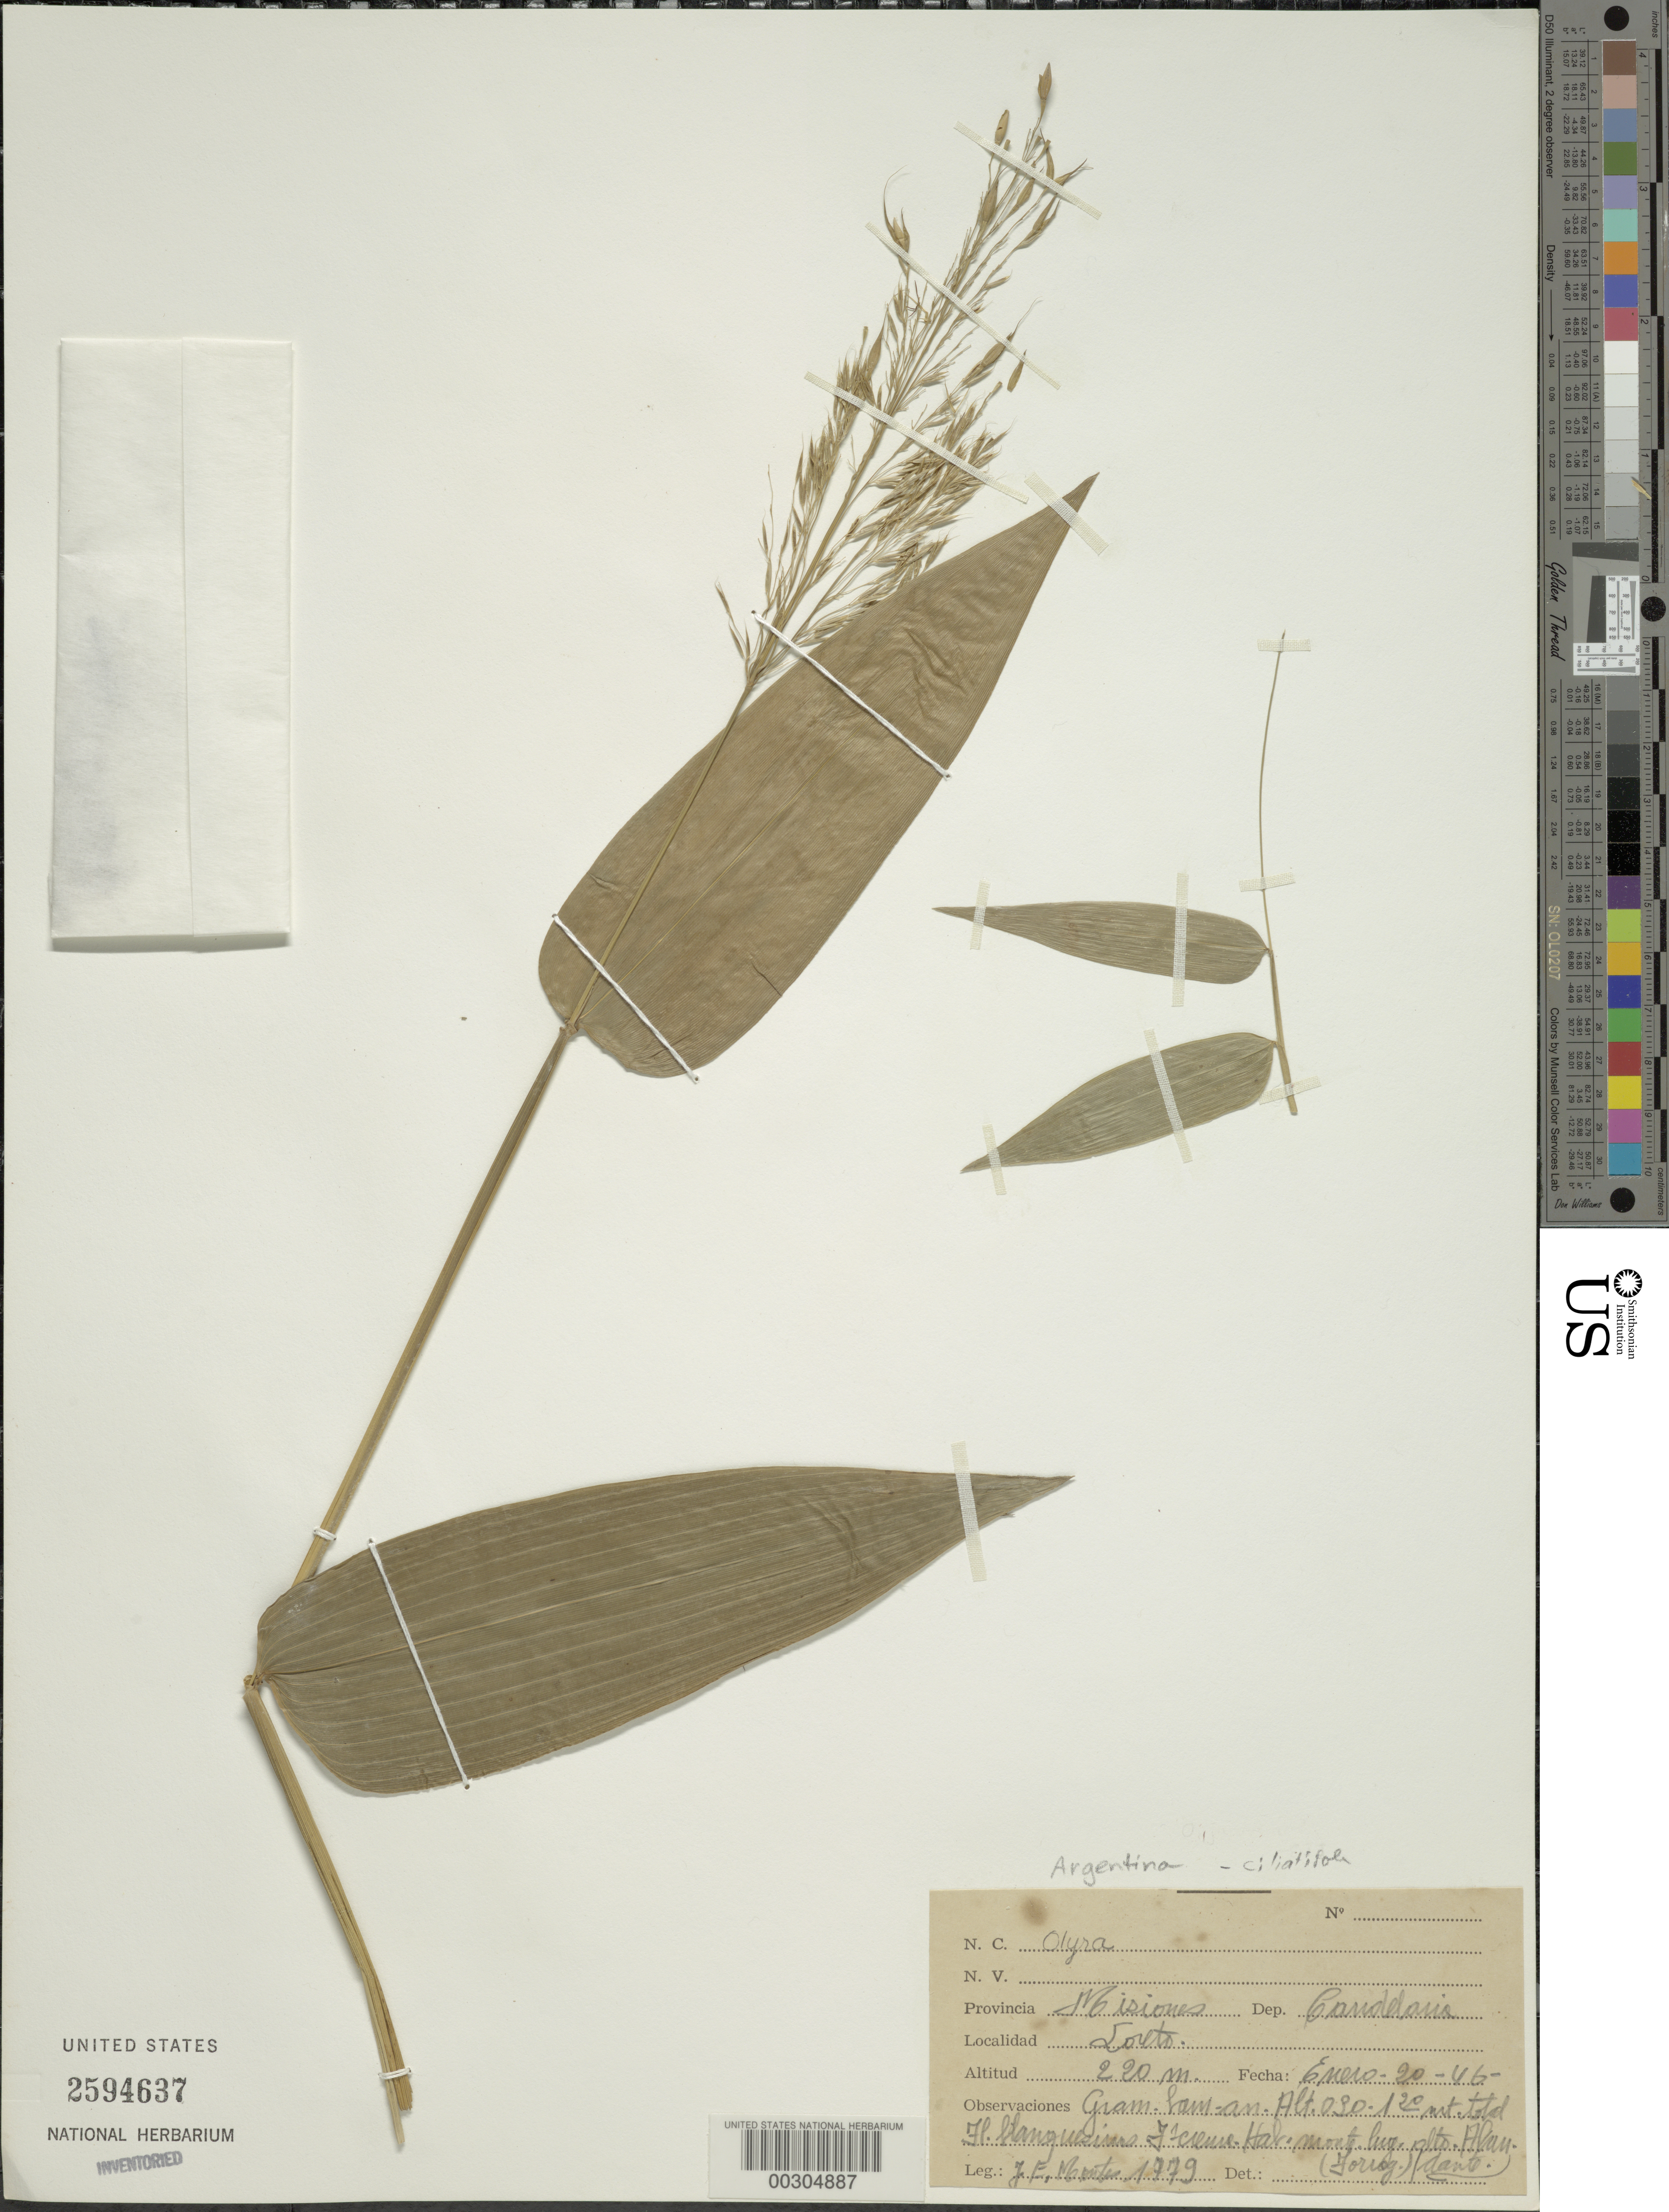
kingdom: Plantae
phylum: Tracheophyta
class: Liliopsida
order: Poales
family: Poaceae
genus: Olyra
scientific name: Olyra ciliatifolia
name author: Raddi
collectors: J. E. Montes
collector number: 1779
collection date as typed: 20 Jan 1946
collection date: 1946-01-20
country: Argentina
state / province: Misiones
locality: Loreto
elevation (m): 220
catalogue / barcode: US 2594637